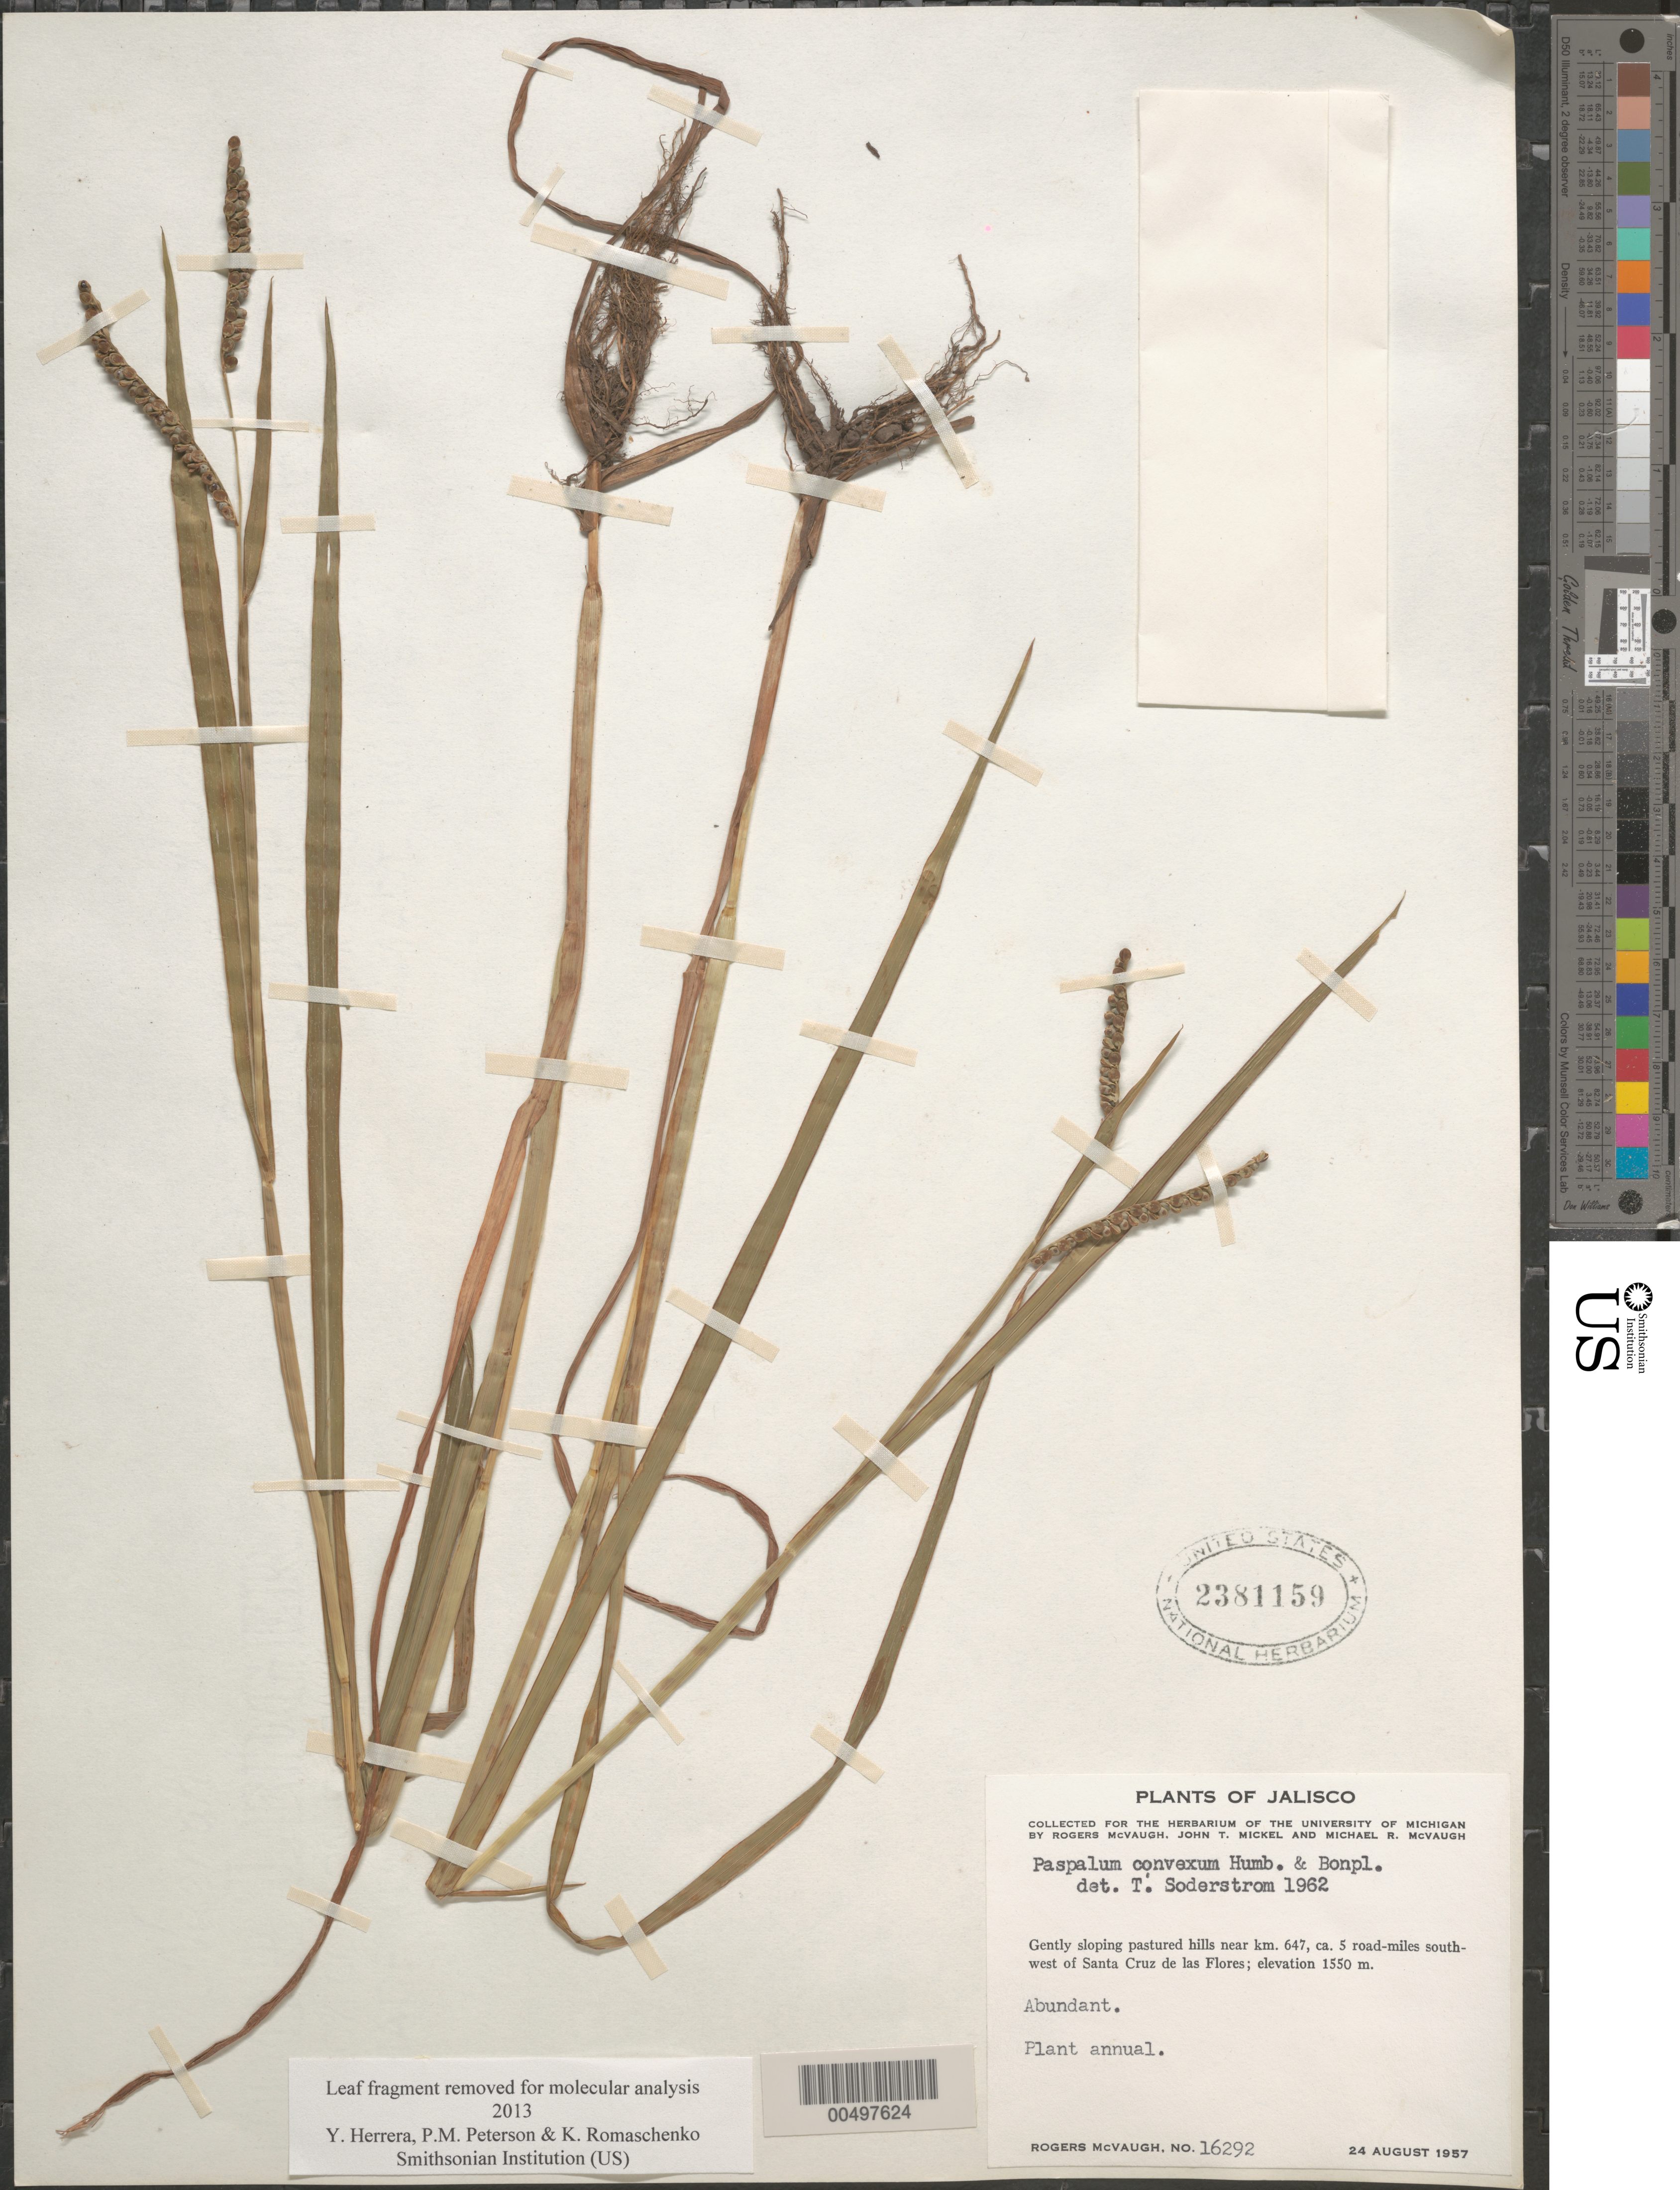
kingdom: Plantae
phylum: Tracheophyta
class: Liliopsida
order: Poales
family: Poaceae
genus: Paspalum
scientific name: Paspalum convexum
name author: Humb. & Bonpl. ex Flüggé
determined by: Soderstrom, T. R.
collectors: R. McVaugh, J. T. Mickel & M. R. McVaugh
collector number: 16292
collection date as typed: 24 Aug 1957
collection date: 1957-08-24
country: Mexico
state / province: Jalisco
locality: Near km 647, ca. 5 rd-mi SW of Santa Cruz de las Flores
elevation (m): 1550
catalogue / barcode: US 2381159